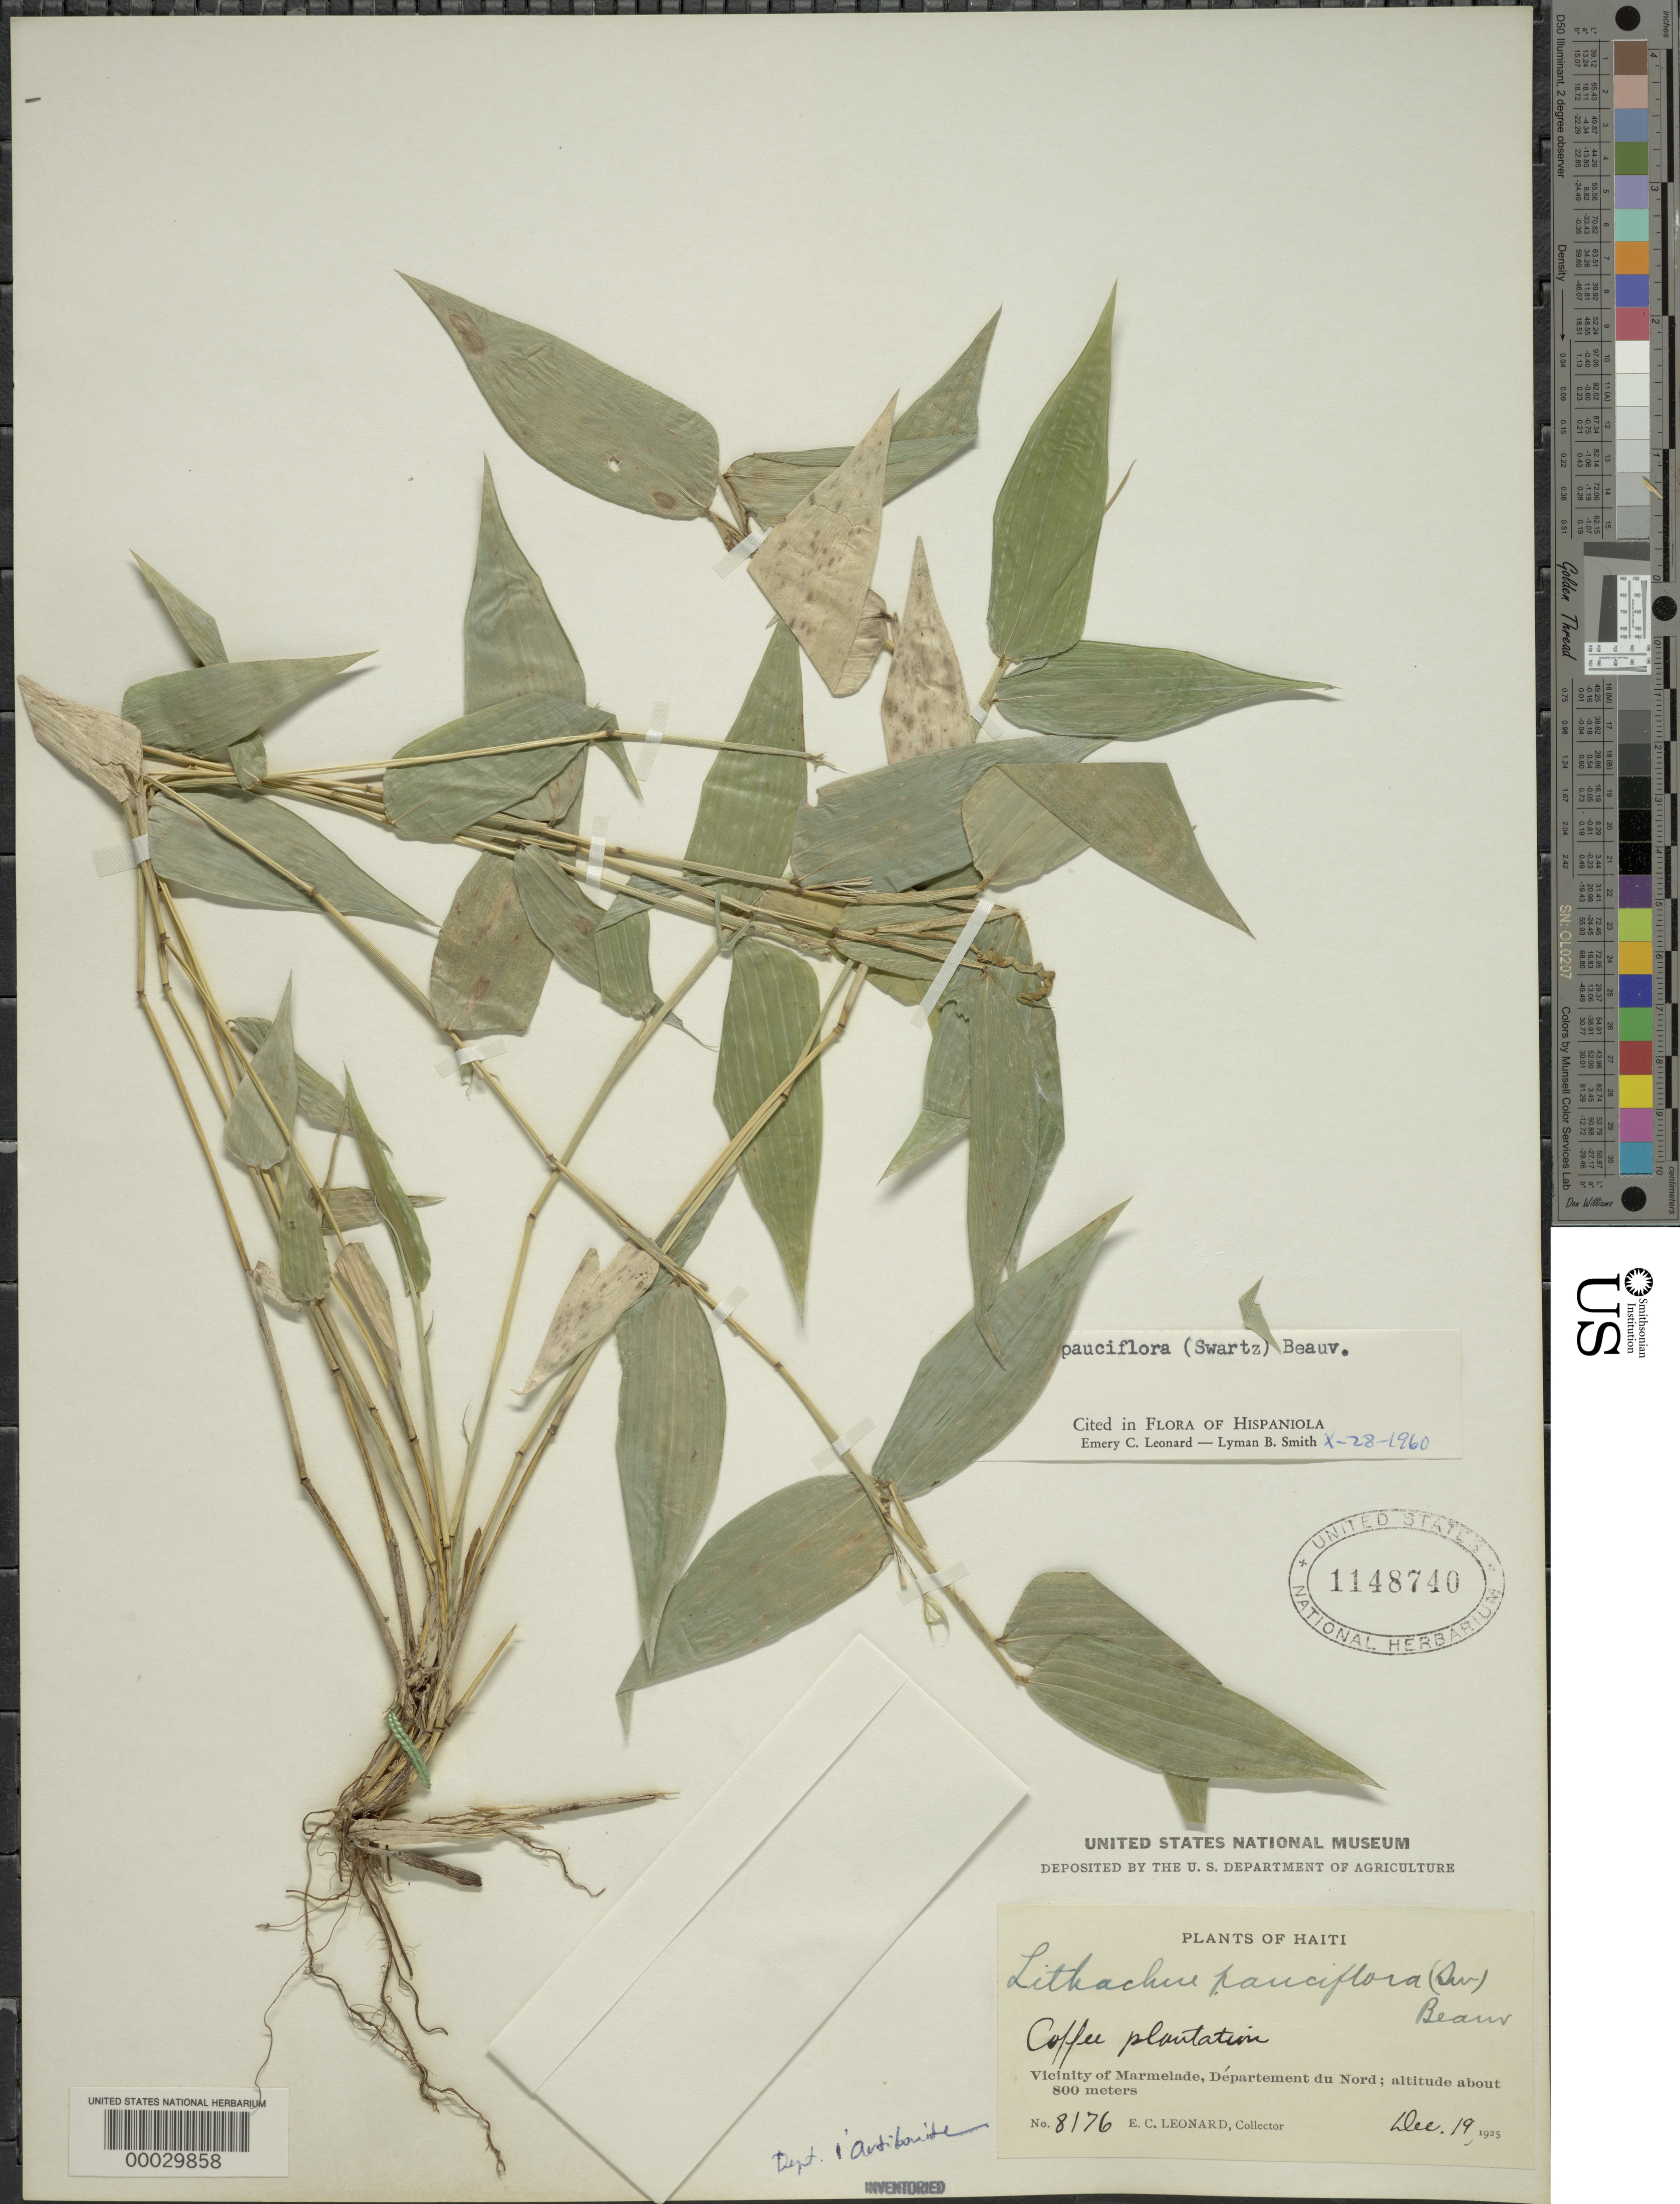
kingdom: Plantae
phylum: Tracheophyta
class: Liliopsida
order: Poales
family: Poaceae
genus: Lithachne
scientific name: Lithachne pauciflora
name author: (Sw.) P. Beauv.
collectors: E. C. Leonard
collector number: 8176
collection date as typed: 19 Dec 1925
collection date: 1925-12-19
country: Haiti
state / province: Nord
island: Hispaniola Island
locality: Marmelade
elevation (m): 800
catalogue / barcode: US 1148740